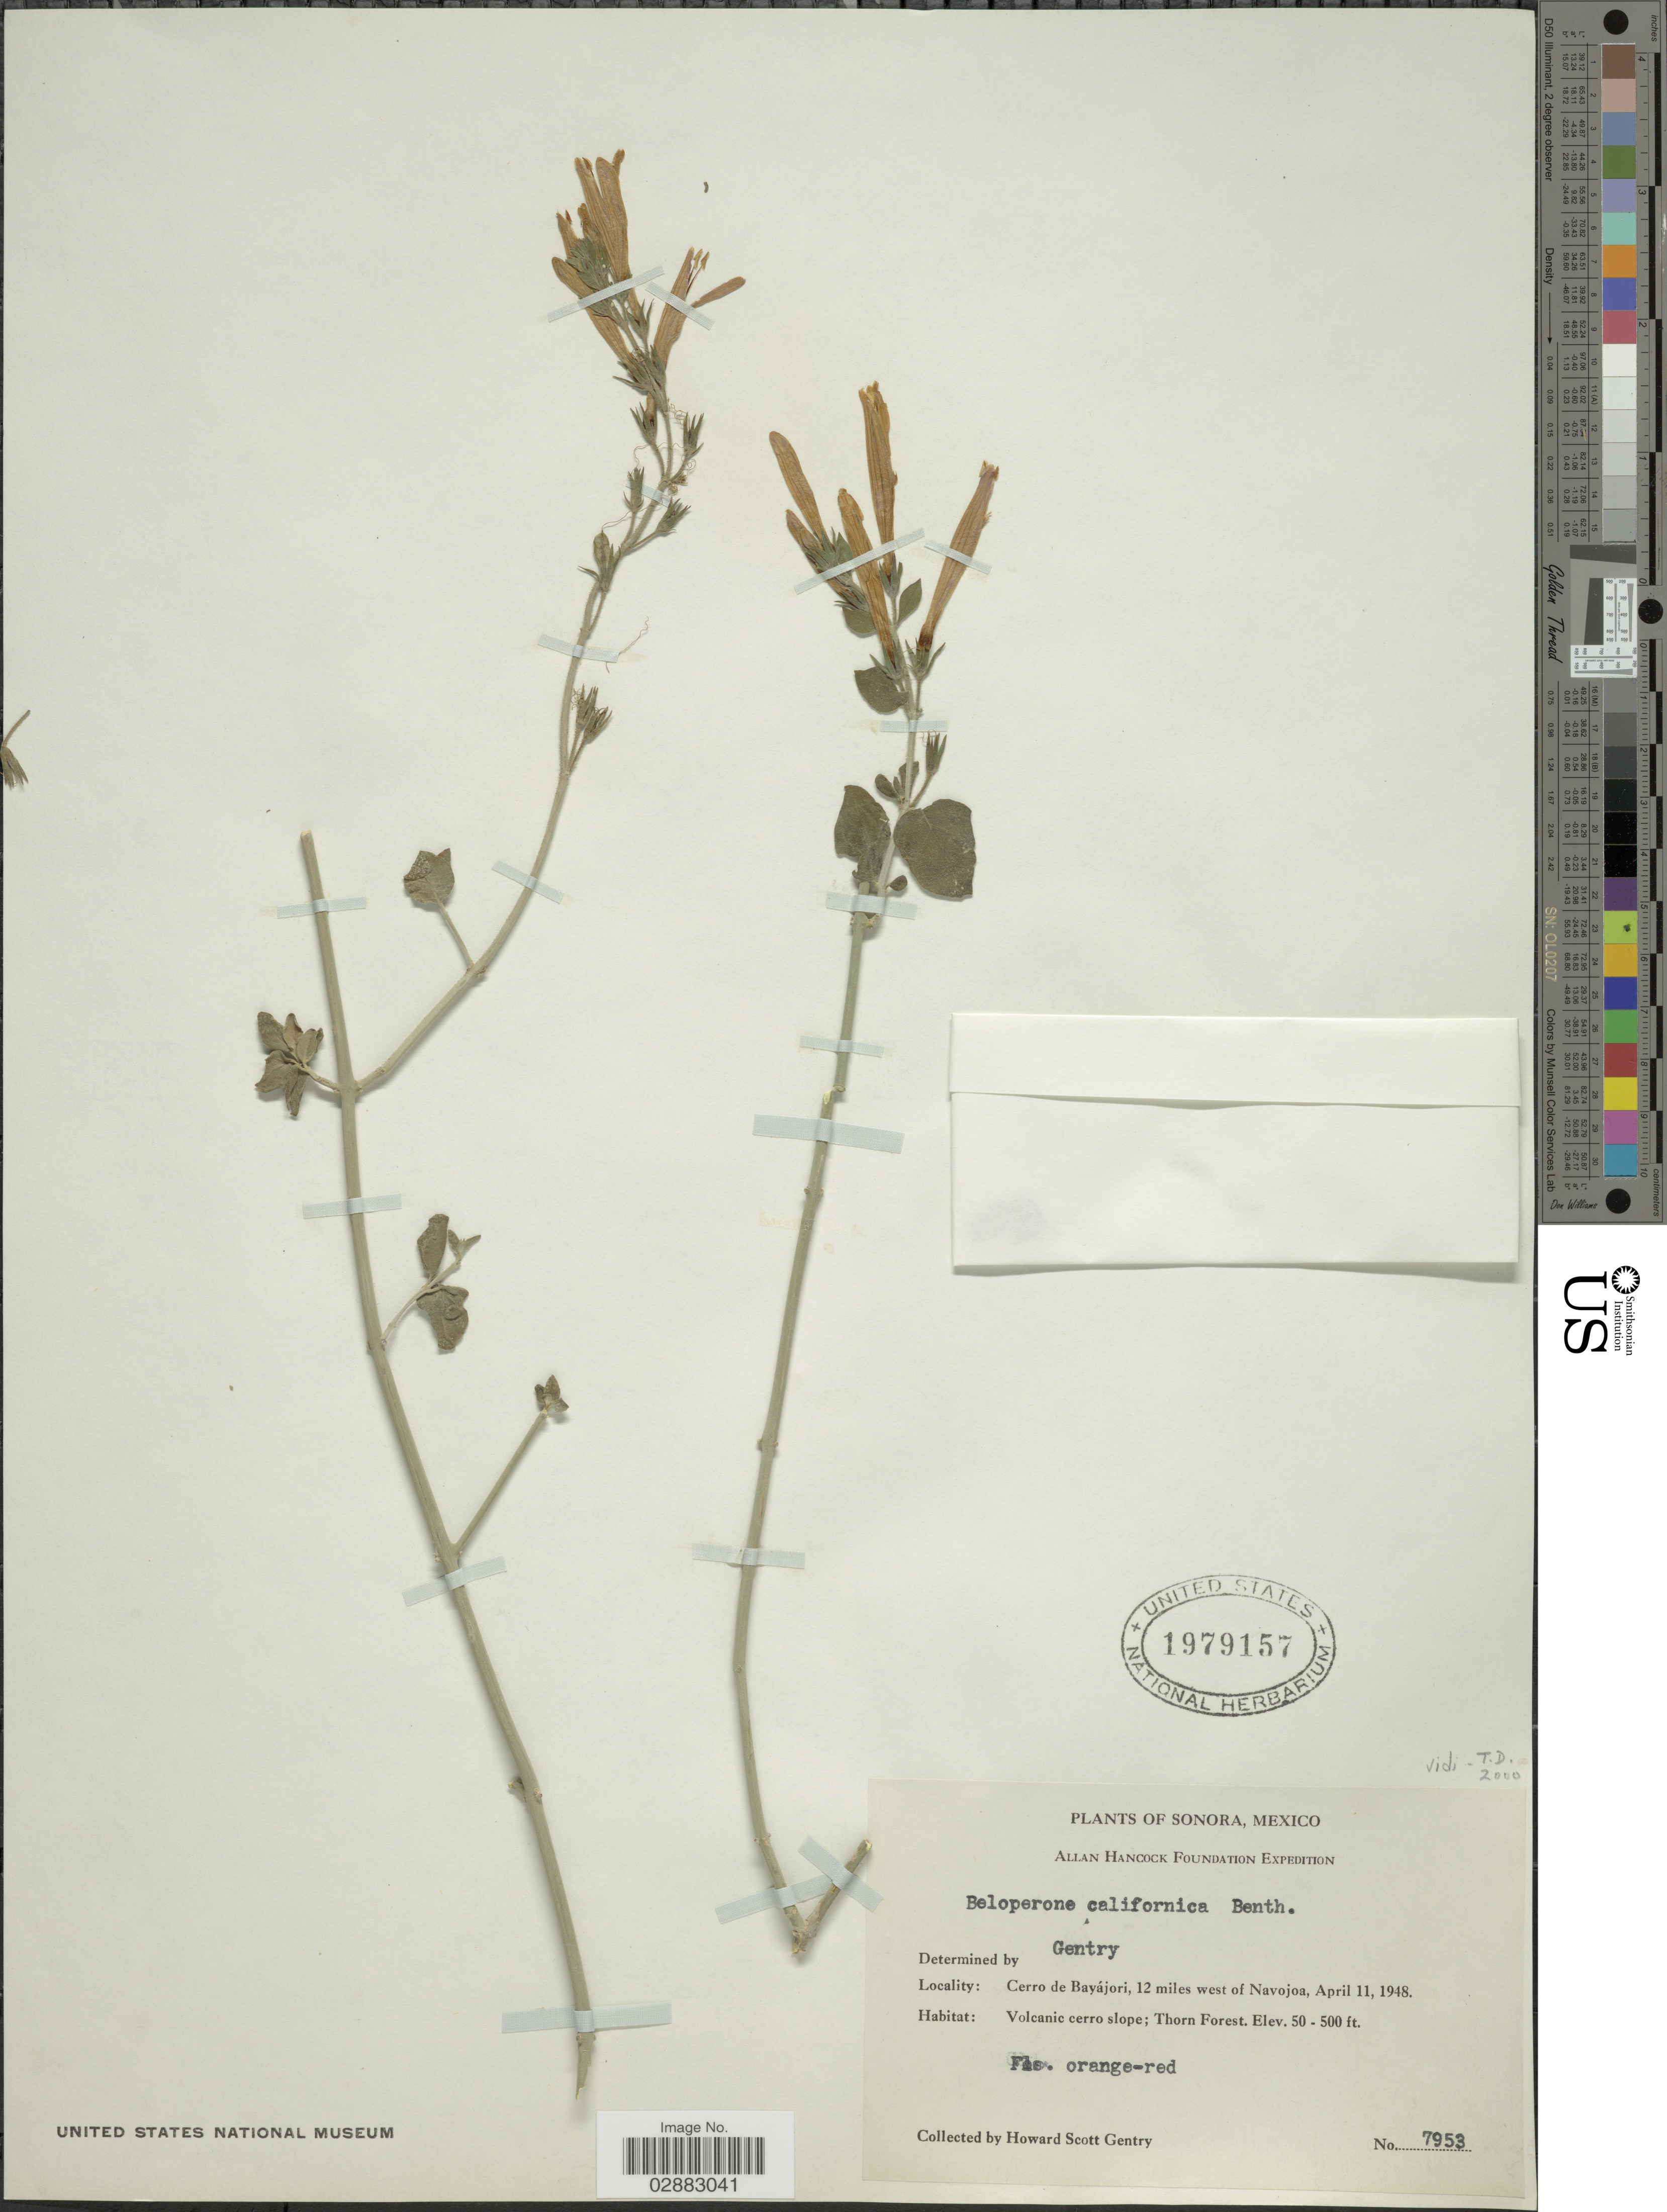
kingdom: Plantae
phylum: Tracheophyta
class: Magnoliopsida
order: Lamiales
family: Acanthaceae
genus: Beloperone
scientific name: Beloperone californica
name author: Benth.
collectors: H. S. Gentry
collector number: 7953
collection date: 1948-04-11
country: Mexico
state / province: Sonora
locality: Cerro de Bayájori, 12 miles west of Navojoa.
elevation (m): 15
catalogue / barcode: US 1979157